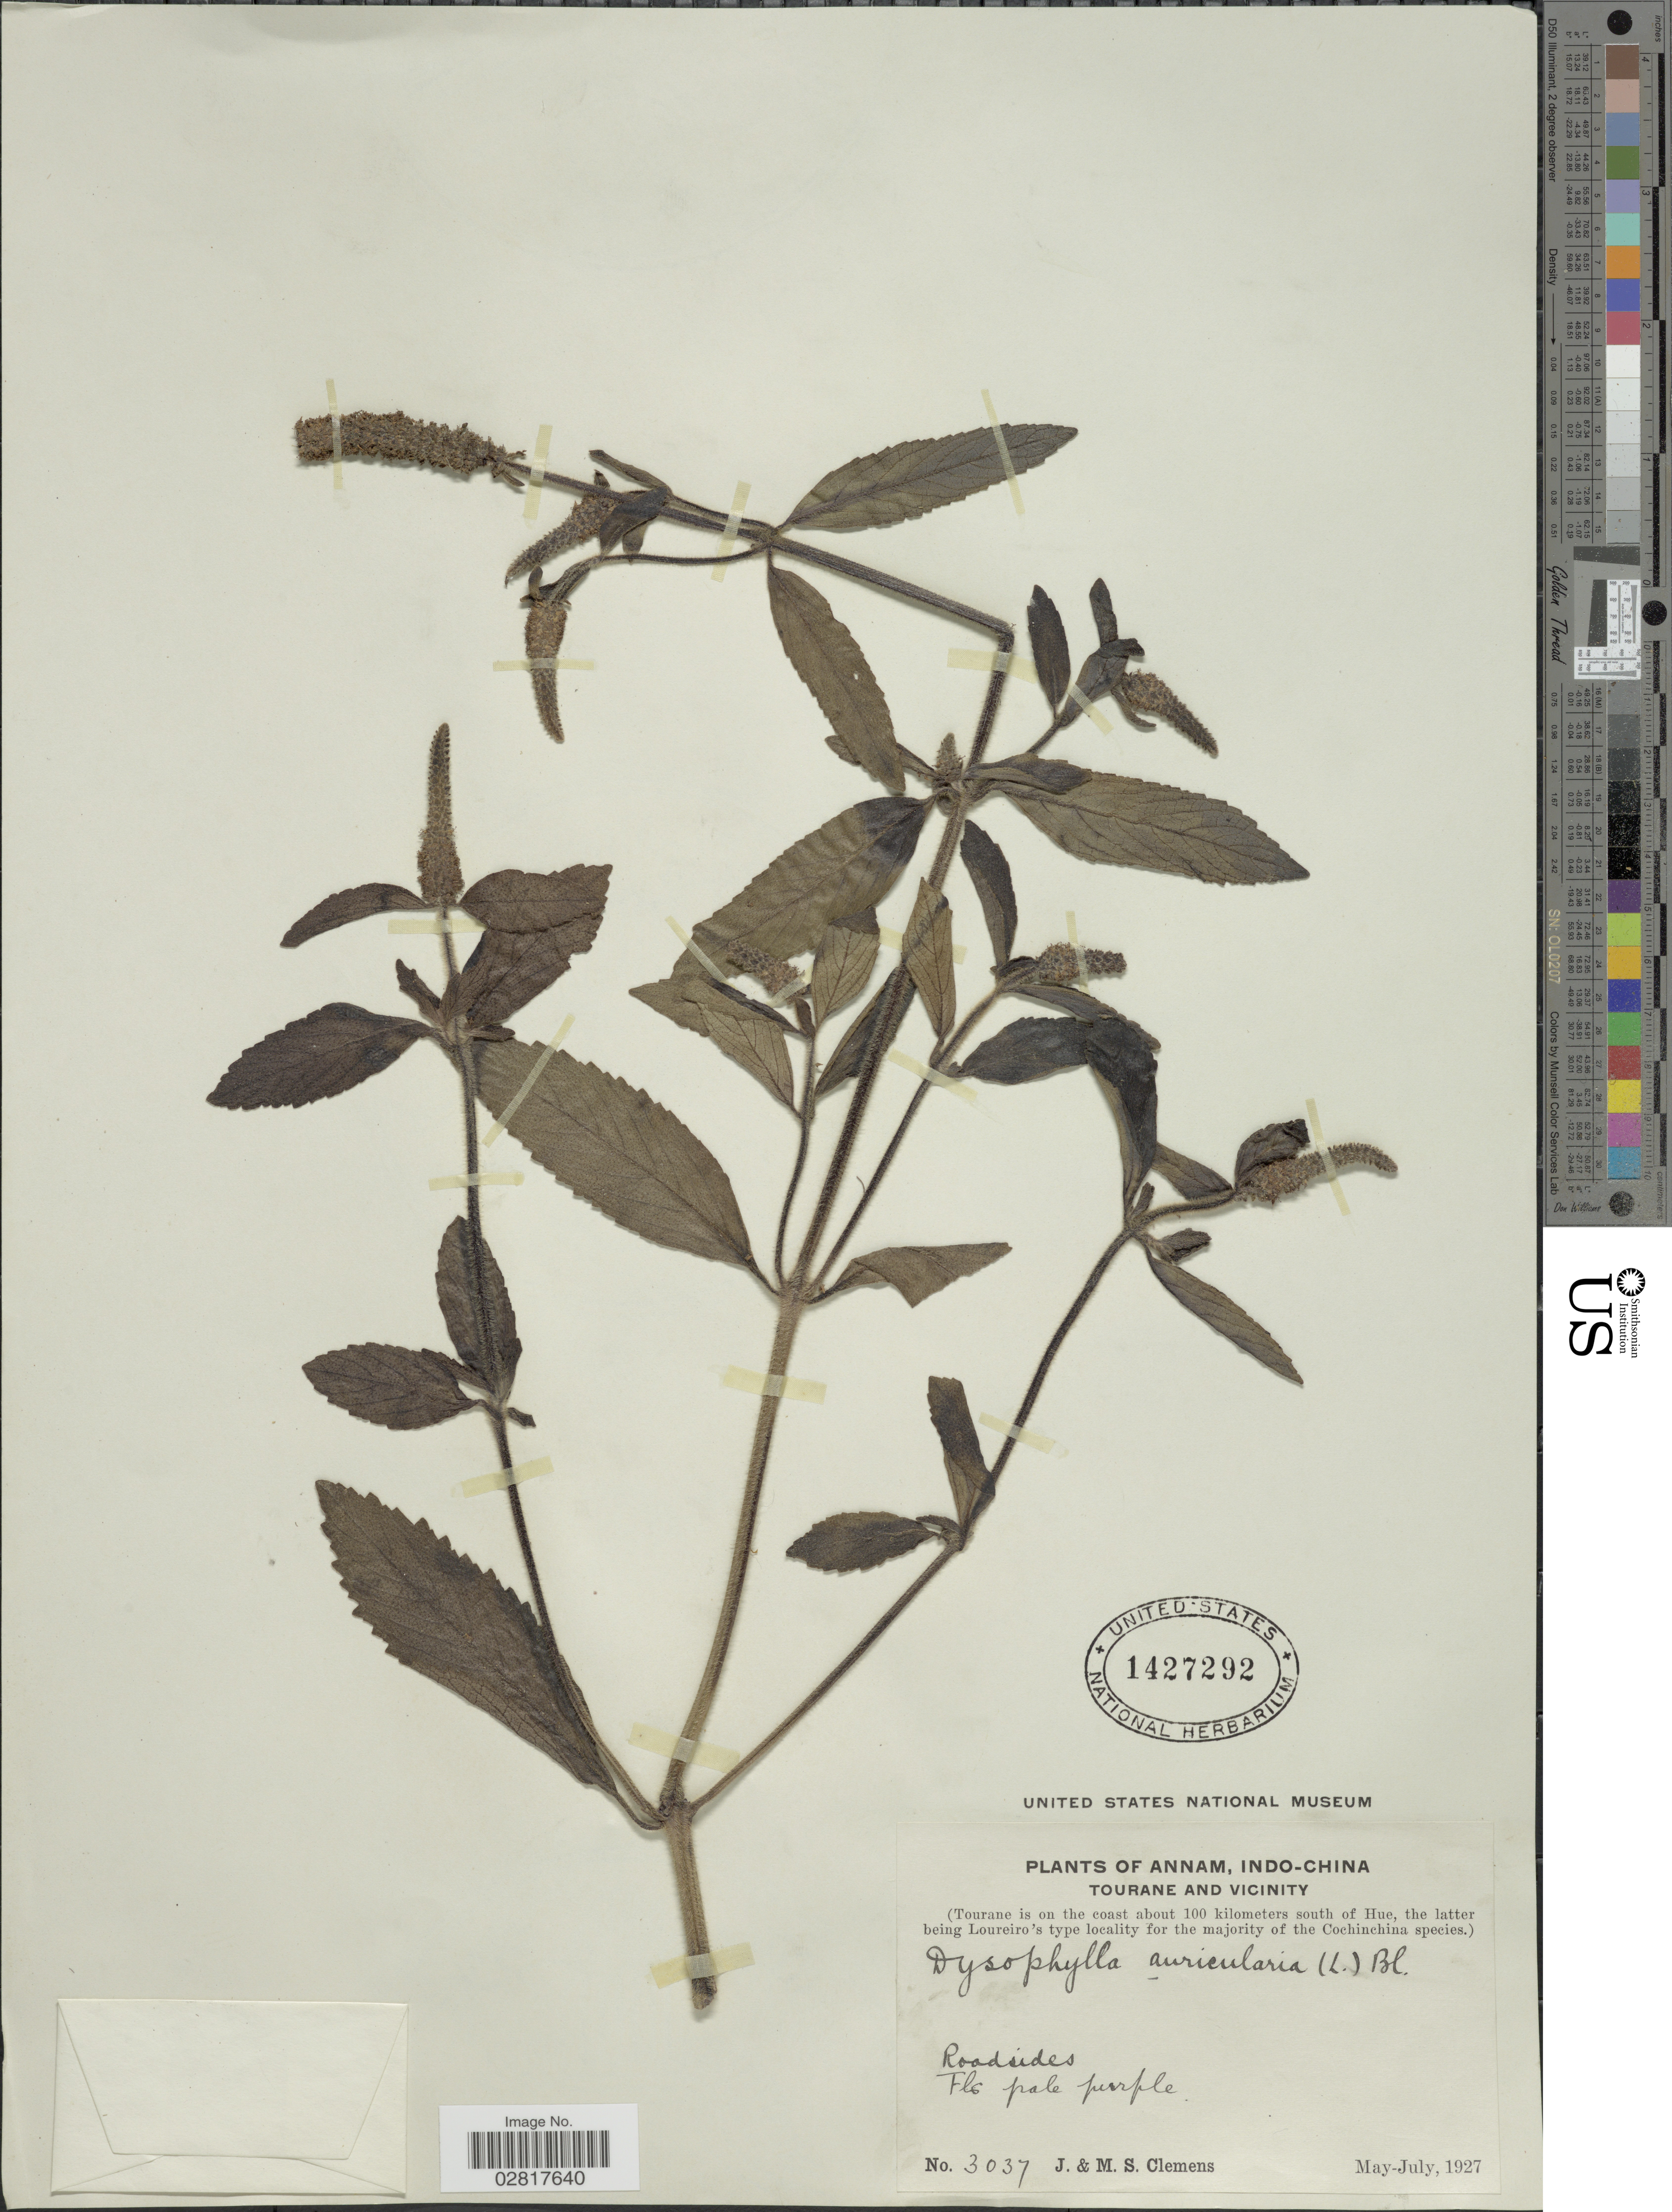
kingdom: Plantae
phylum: Tracheophyta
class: Magnoliopsida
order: Lamiales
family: Lamiaceae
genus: Pogostemon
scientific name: Pogostemon auricularius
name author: (L.) Hassk.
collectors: J. Clemens & M. S. Clemens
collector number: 3037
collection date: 1927-05/1927-07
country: Vietnam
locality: Annam, Indo-China Tourane and vicinity.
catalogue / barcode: US 1427292